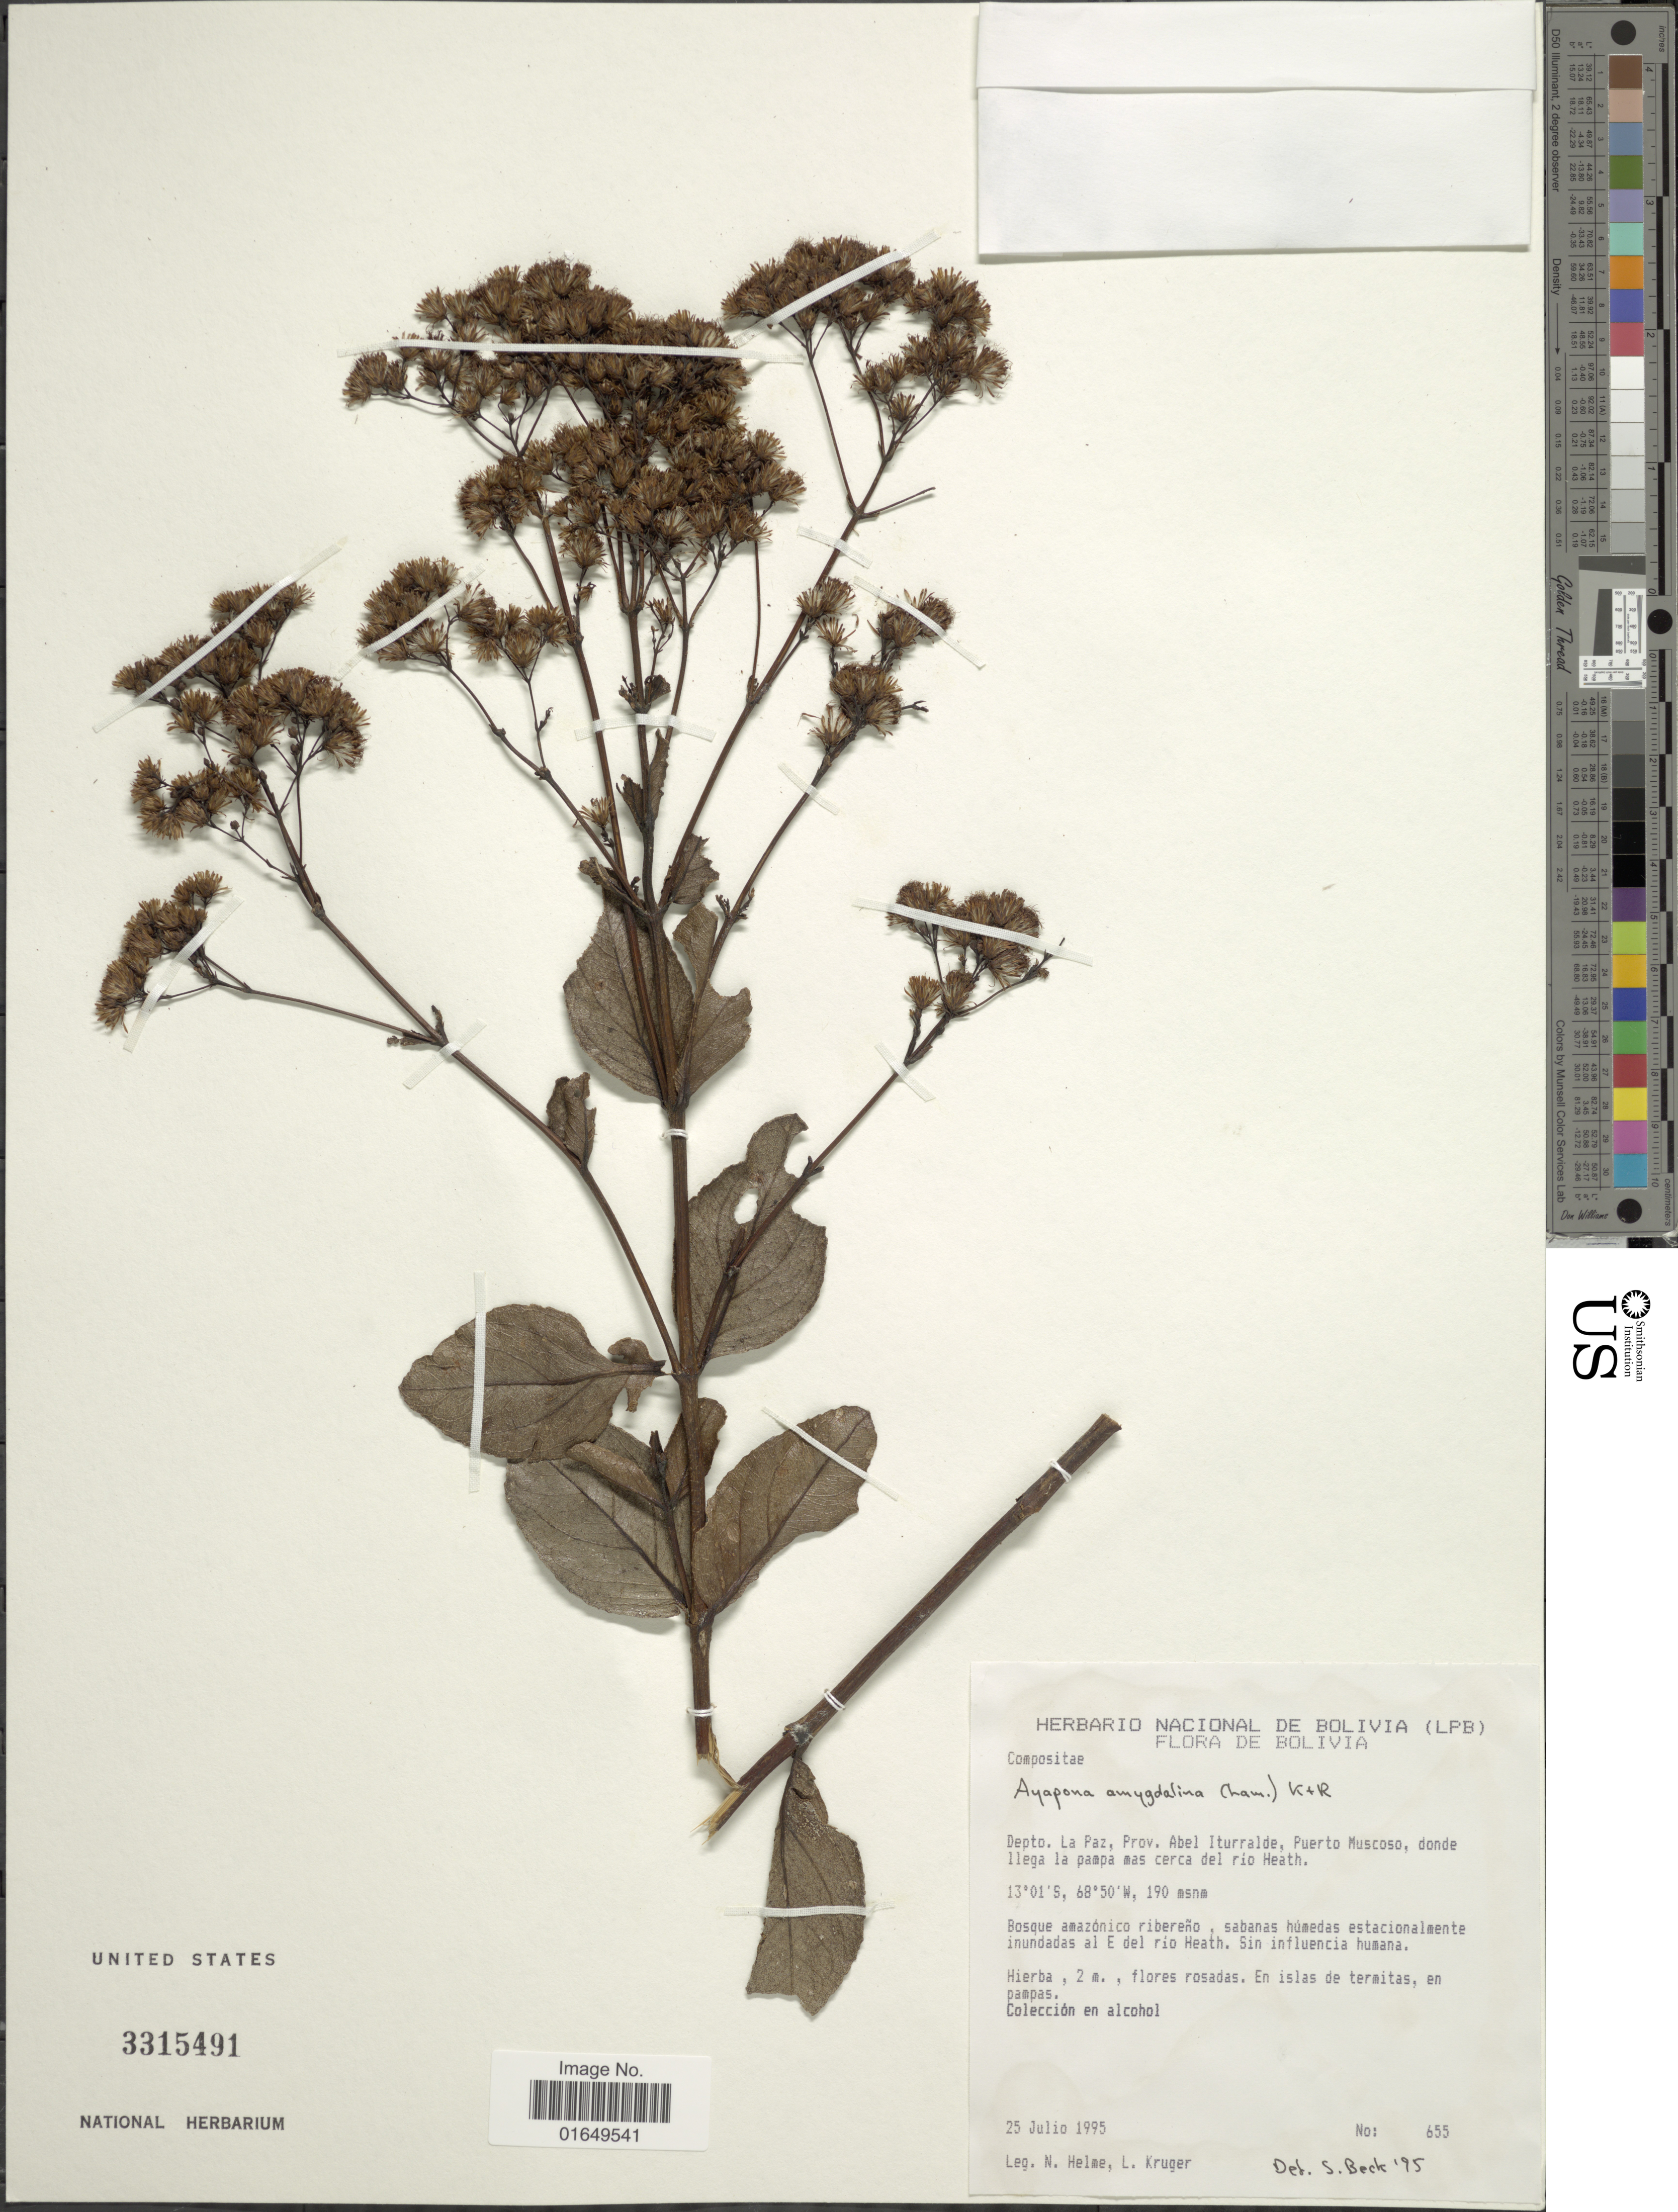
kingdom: Plantae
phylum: Tracheophyta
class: Magnoliopsida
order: Asterales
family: Asteraceae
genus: Ayapana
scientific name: Ayapana amygdalina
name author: (Lam.) R.M. King & H. Rob.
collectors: N. Helme & L. Kruger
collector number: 655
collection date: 1995-07-25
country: Bolivia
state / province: La Paz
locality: Prov. Abel Iturralde, Puerto Muscoso, donde llega la pampa mas cerca del rio Heath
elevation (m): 190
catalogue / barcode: US 3315491